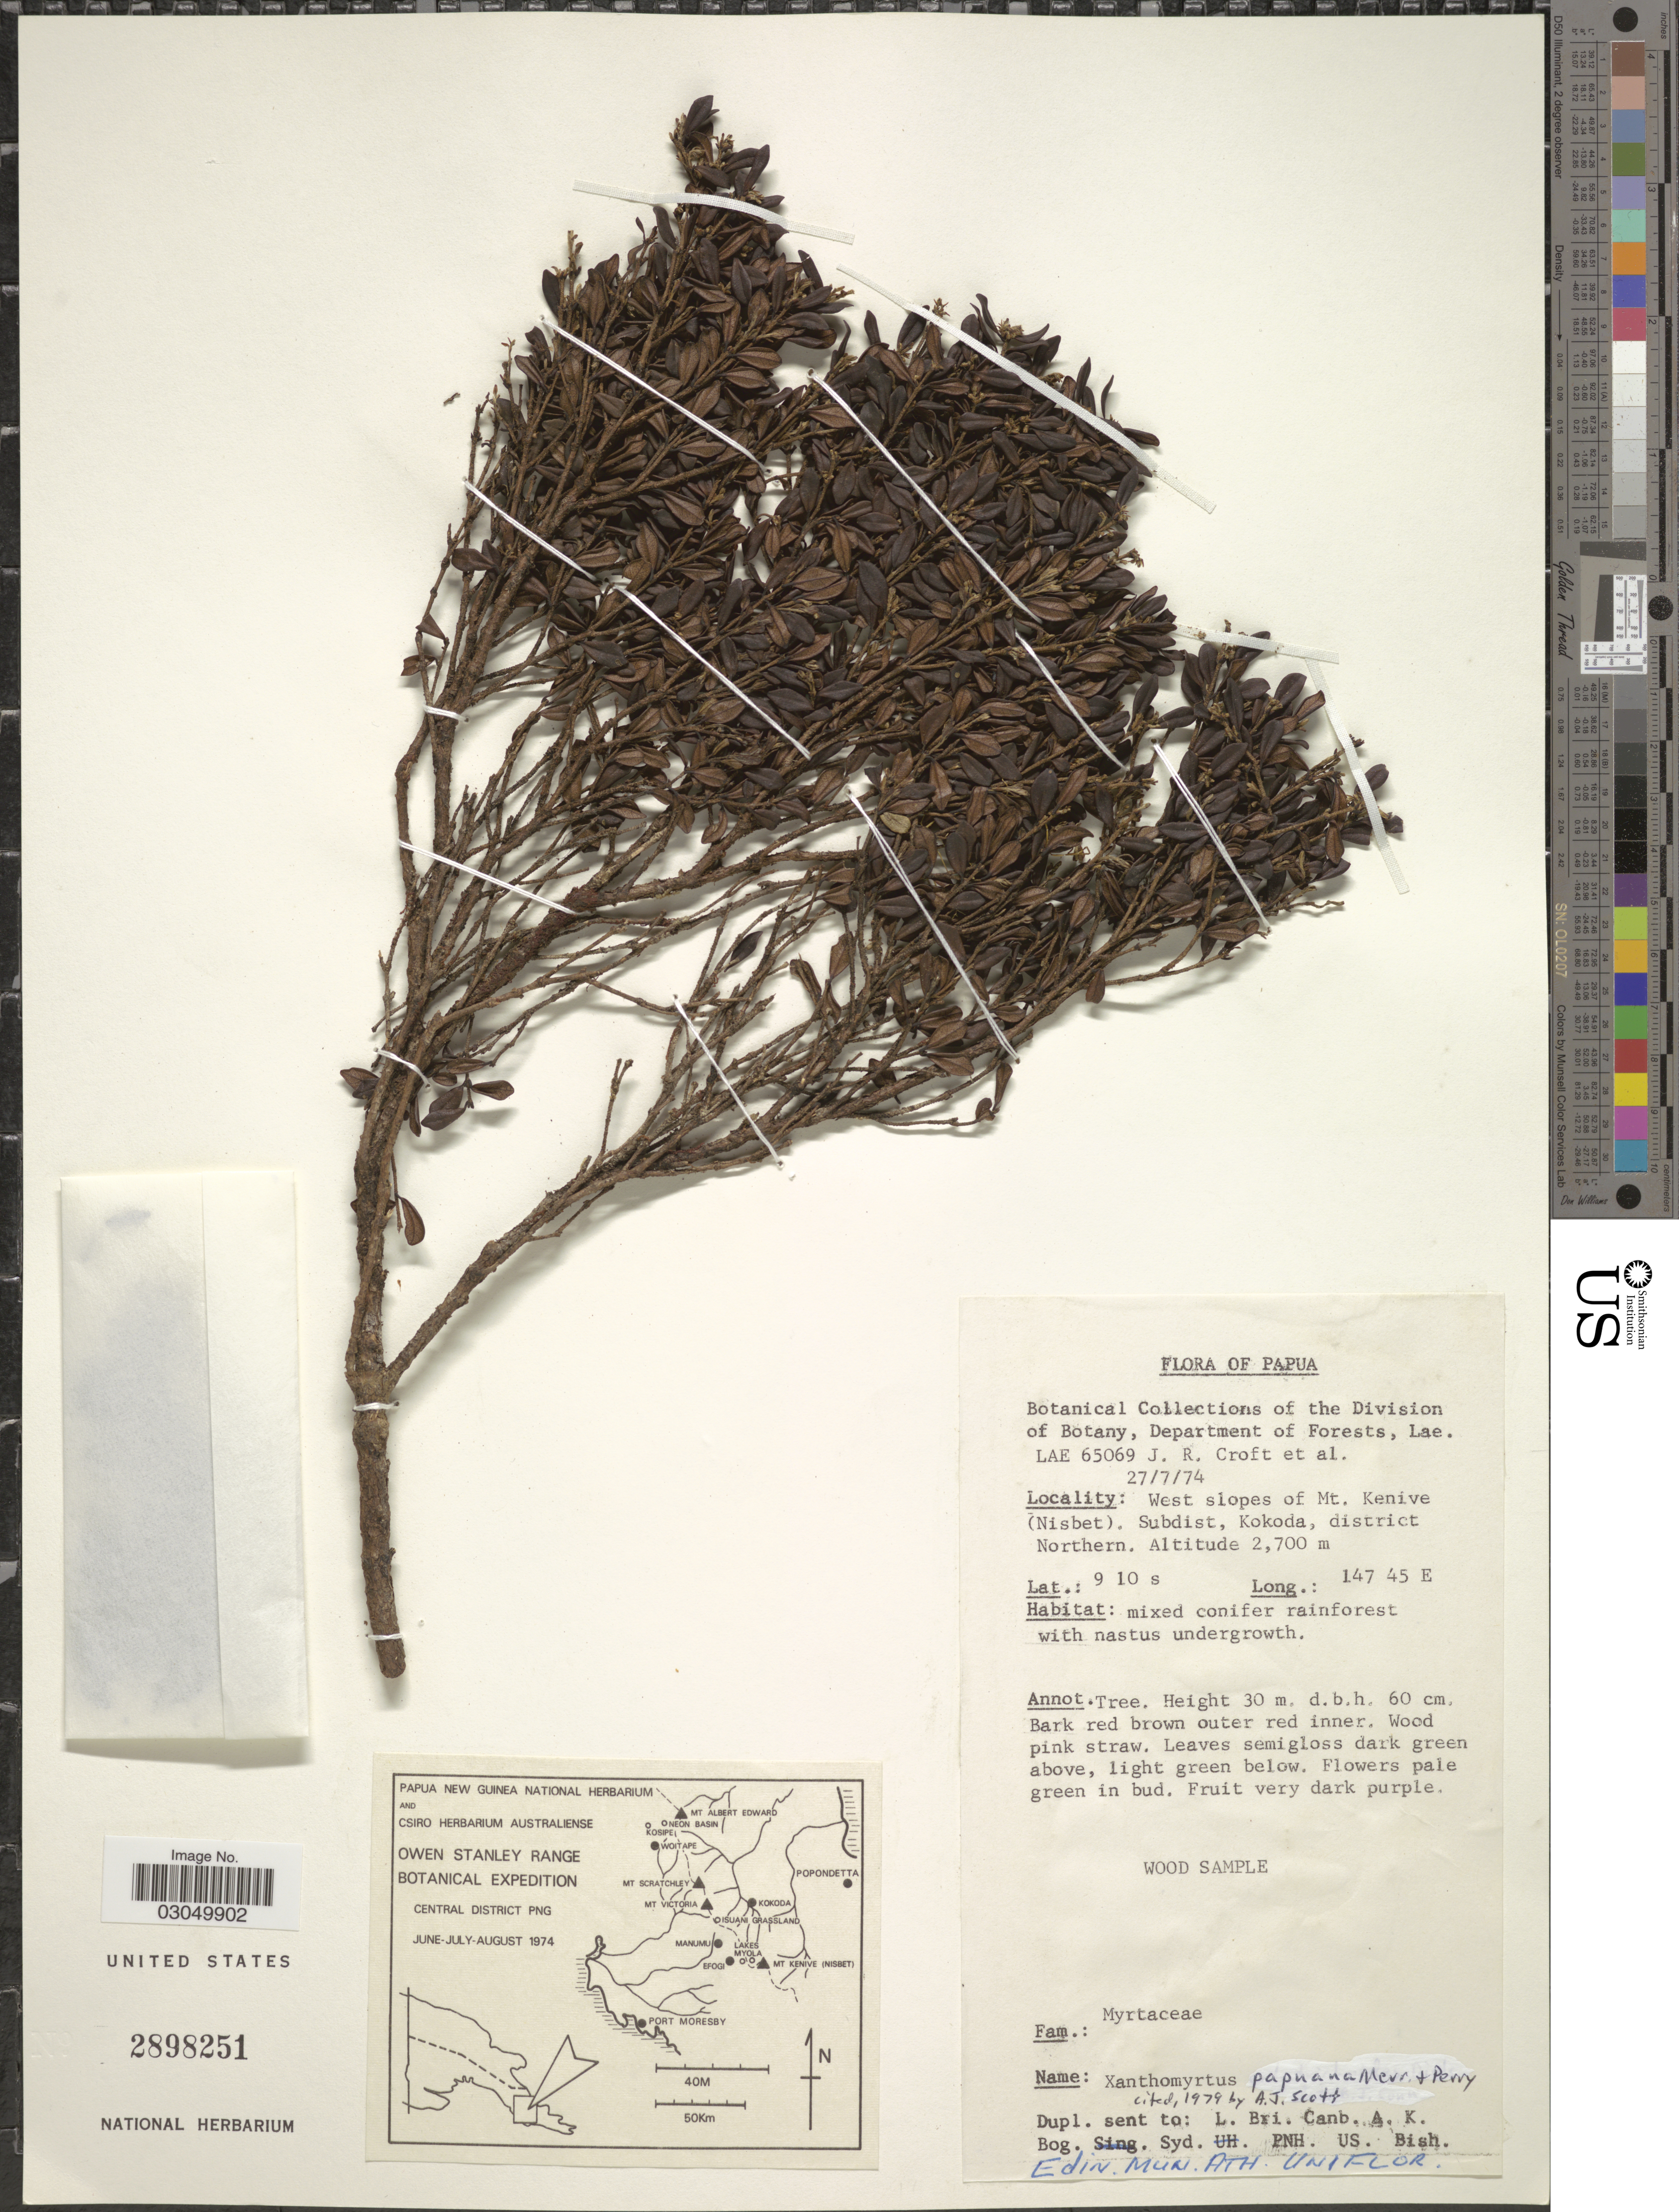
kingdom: Plantae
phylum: Tracheophyta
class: Magnoliopsida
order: Myrtales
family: Myrtaceae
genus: Xanthomyrtus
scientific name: Xanthomyrtus papuana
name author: Merr. & L.M. Perry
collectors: J. R. Croft & et al.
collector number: LAE 65069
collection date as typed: Transcribed d/m/y: 27/7/74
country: Papua New Guinea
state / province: Northern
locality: West slopes of Mt. Kenive (Nisbet). Subdist, Kokoda, district Northern.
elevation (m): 2700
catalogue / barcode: US 2898251